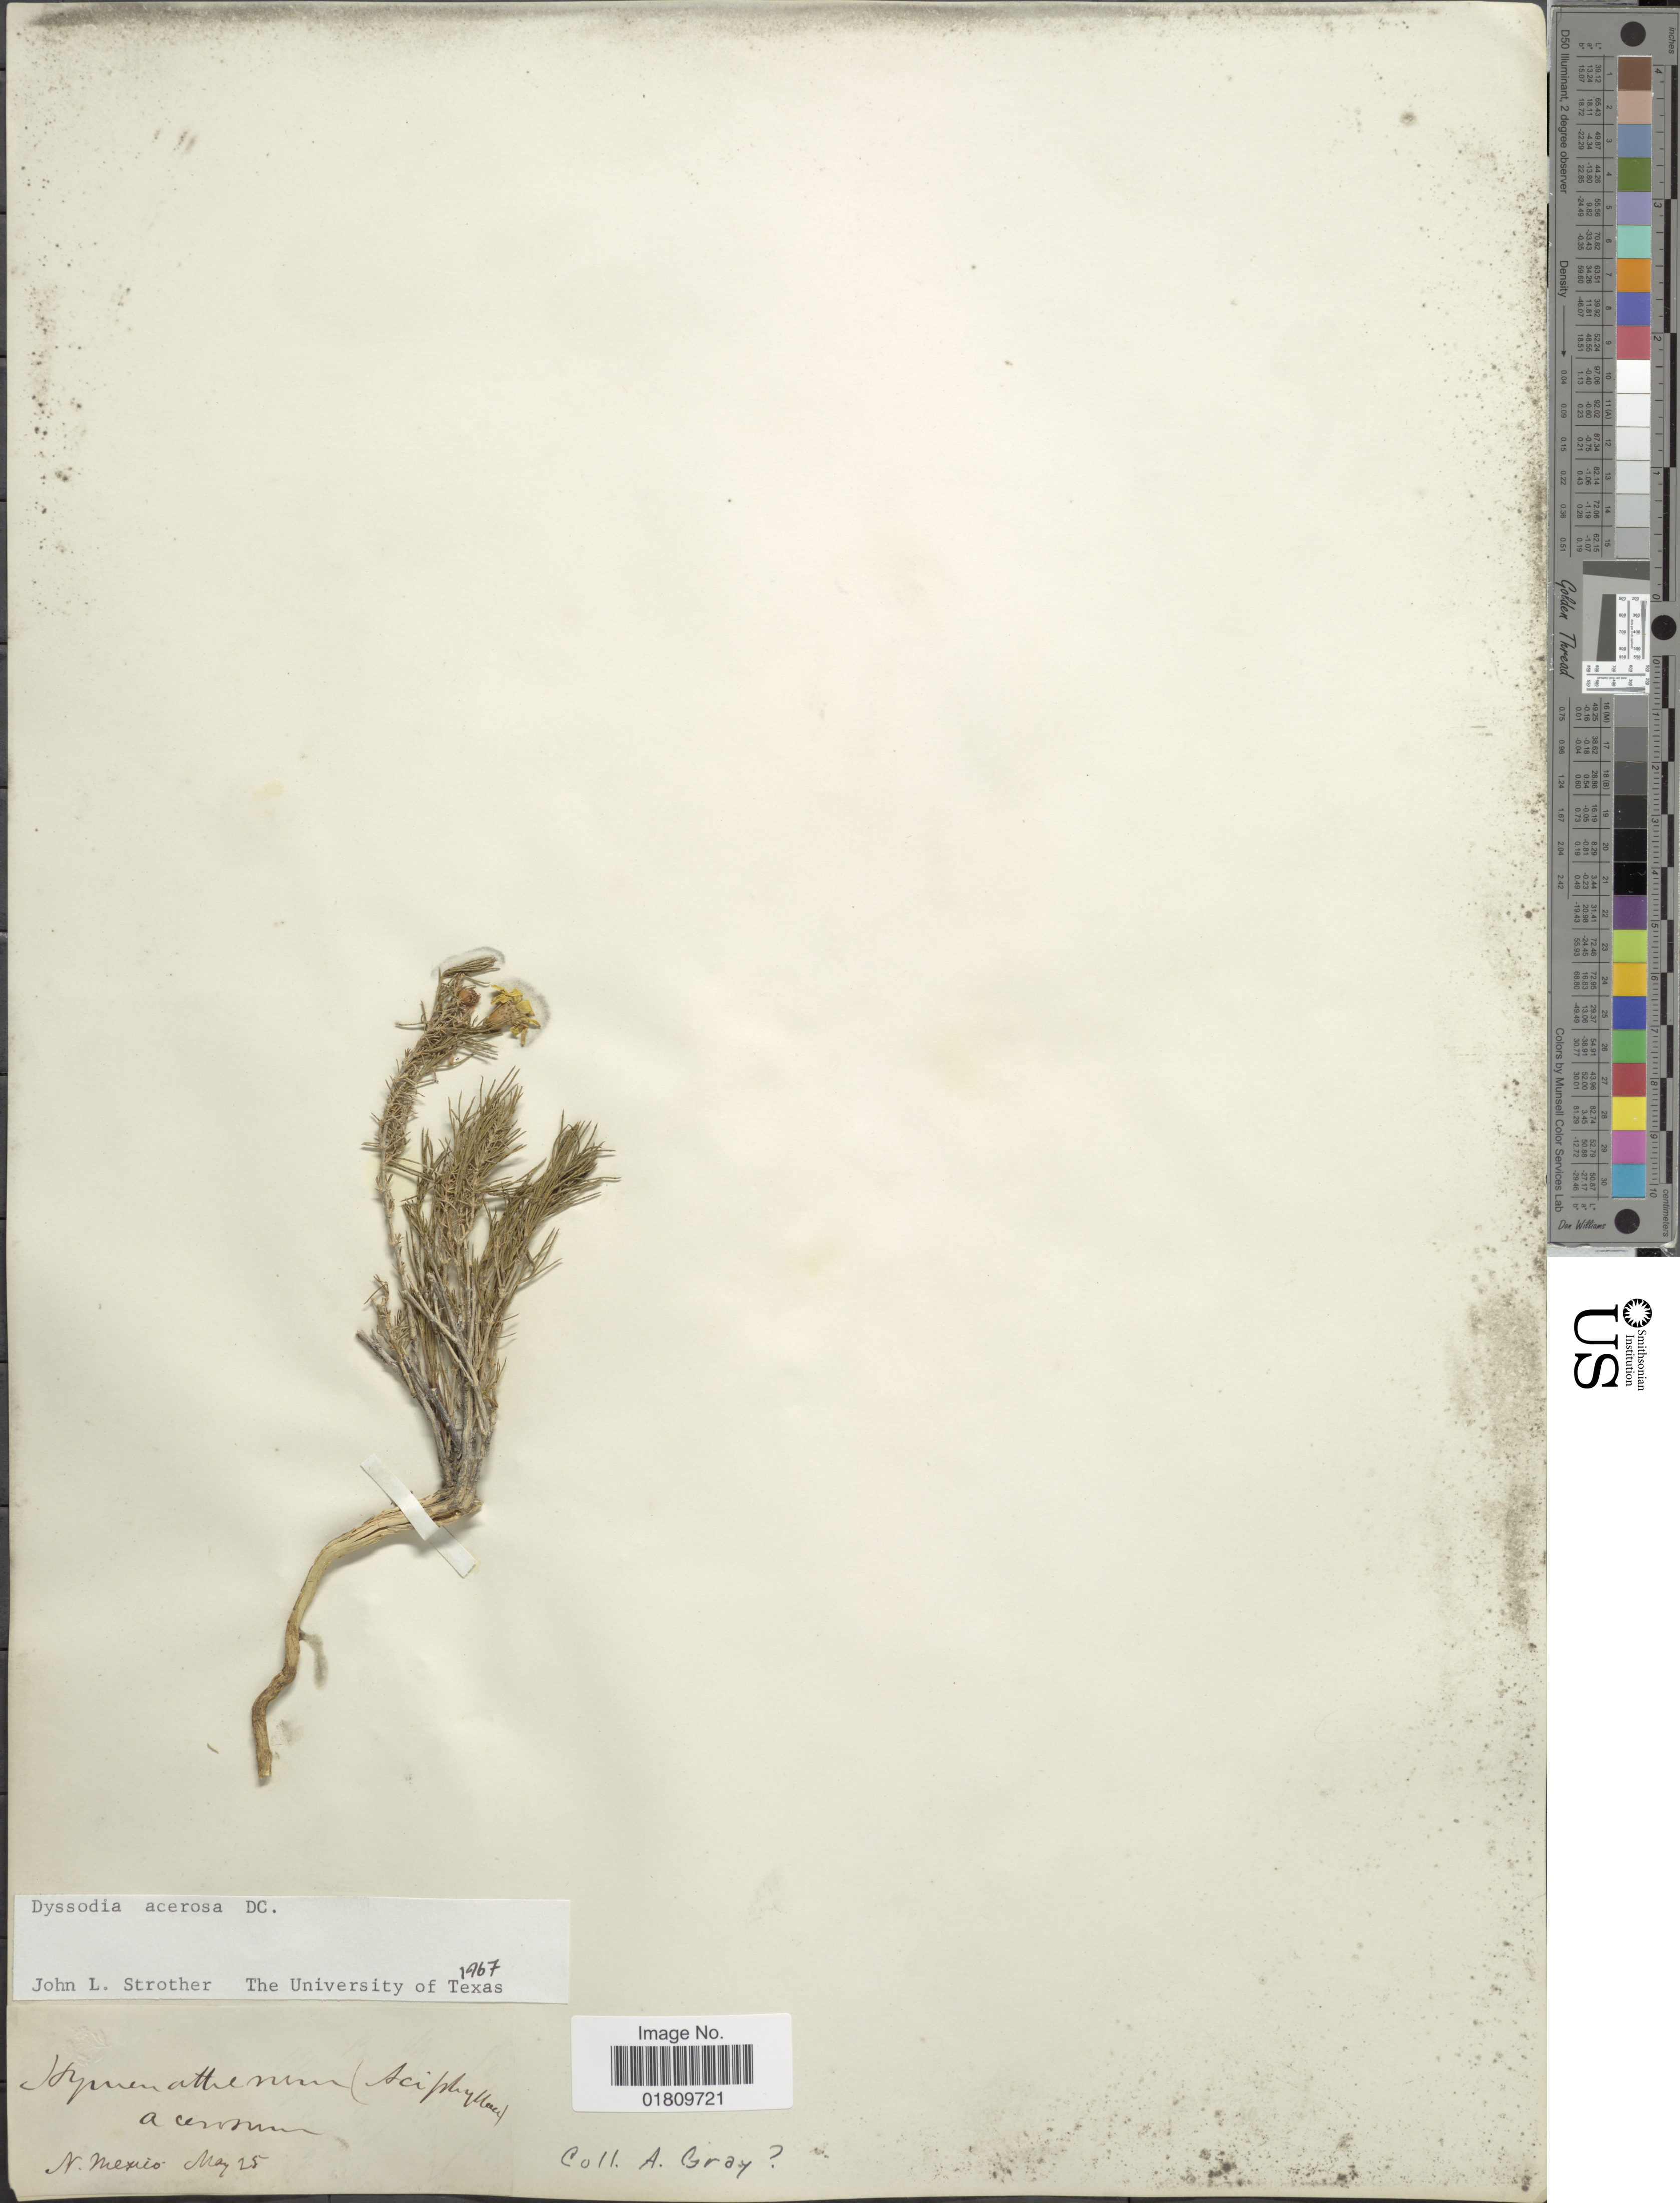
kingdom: Plantae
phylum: Tracheophyta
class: Magnoliopsida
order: Asterales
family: Asteraceae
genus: Thymophylla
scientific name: Thymophylla acerosa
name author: (DC.) Strother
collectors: A. Gray (herbarium)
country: United States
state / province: New Mexico